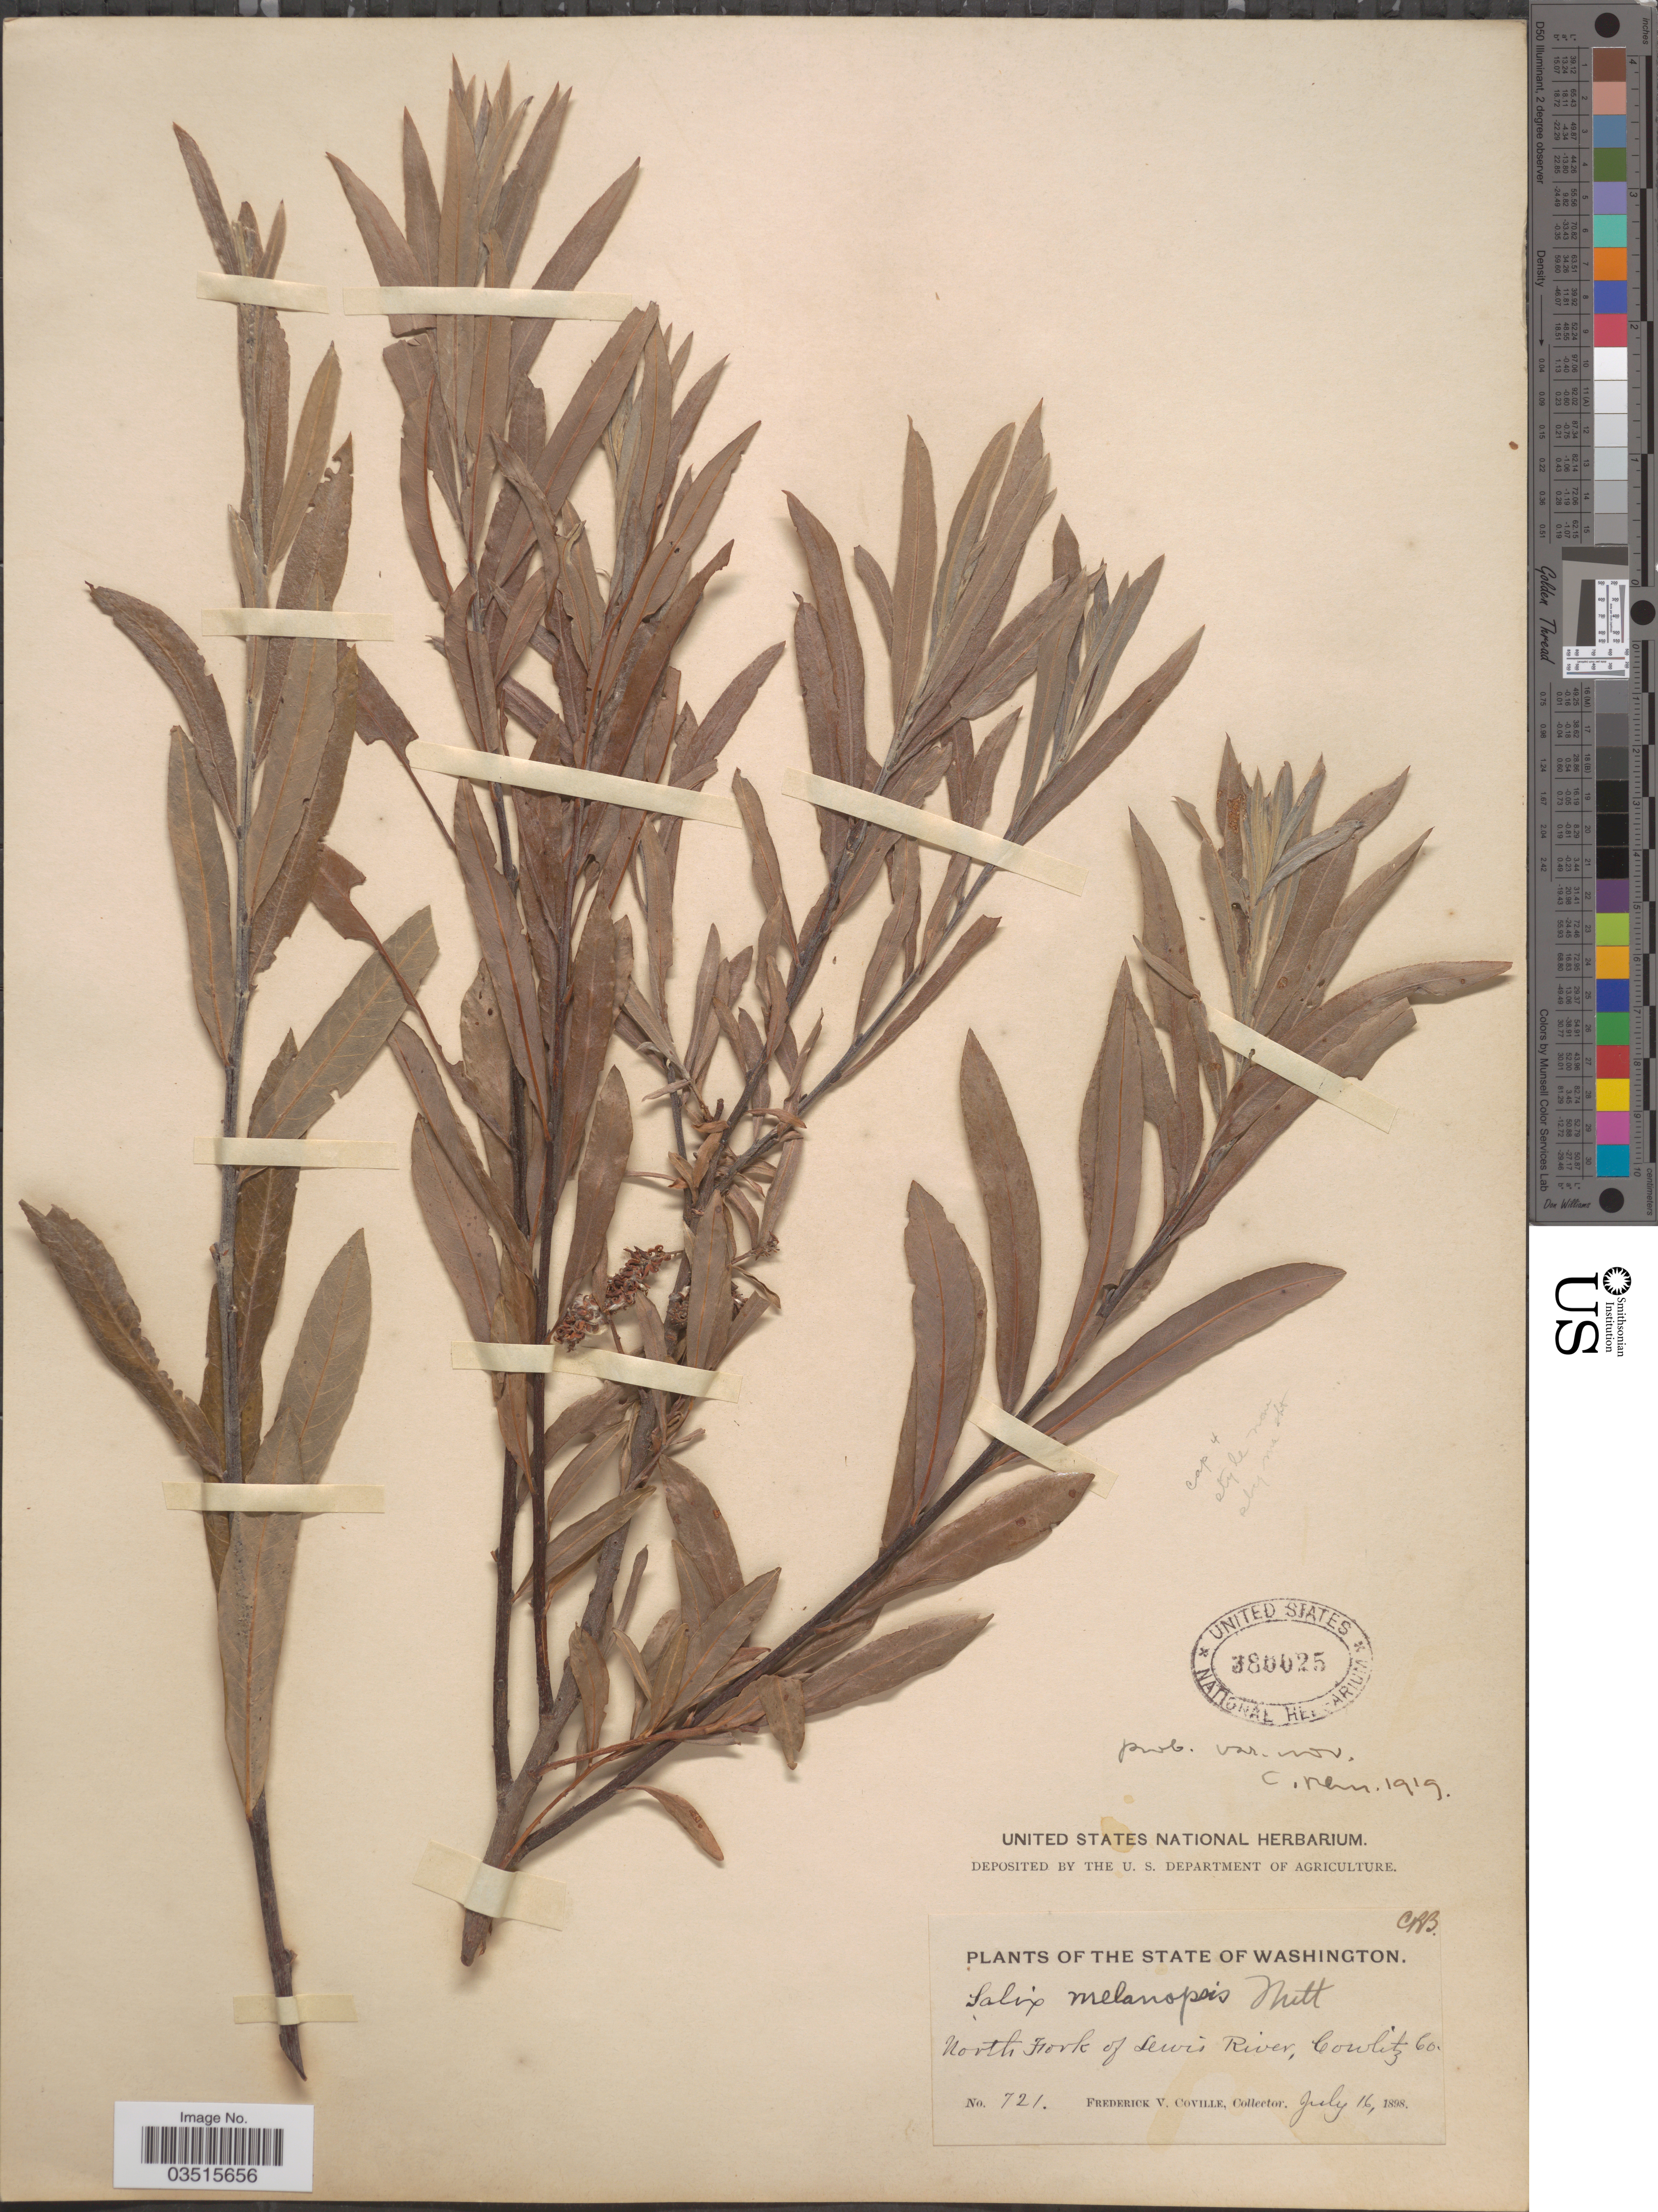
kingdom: Plantae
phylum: Tracheophyta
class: Magnoliopsida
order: Malpighiales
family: Salicaceae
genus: Salix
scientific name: Salix melanopsis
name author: Nutt.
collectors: F. V. Coville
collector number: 721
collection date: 1898-07-16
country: United States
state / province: Washington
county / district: Cowlitz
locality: North Fork of Lewis River, Cowlitz Co.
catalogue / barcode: US 380025